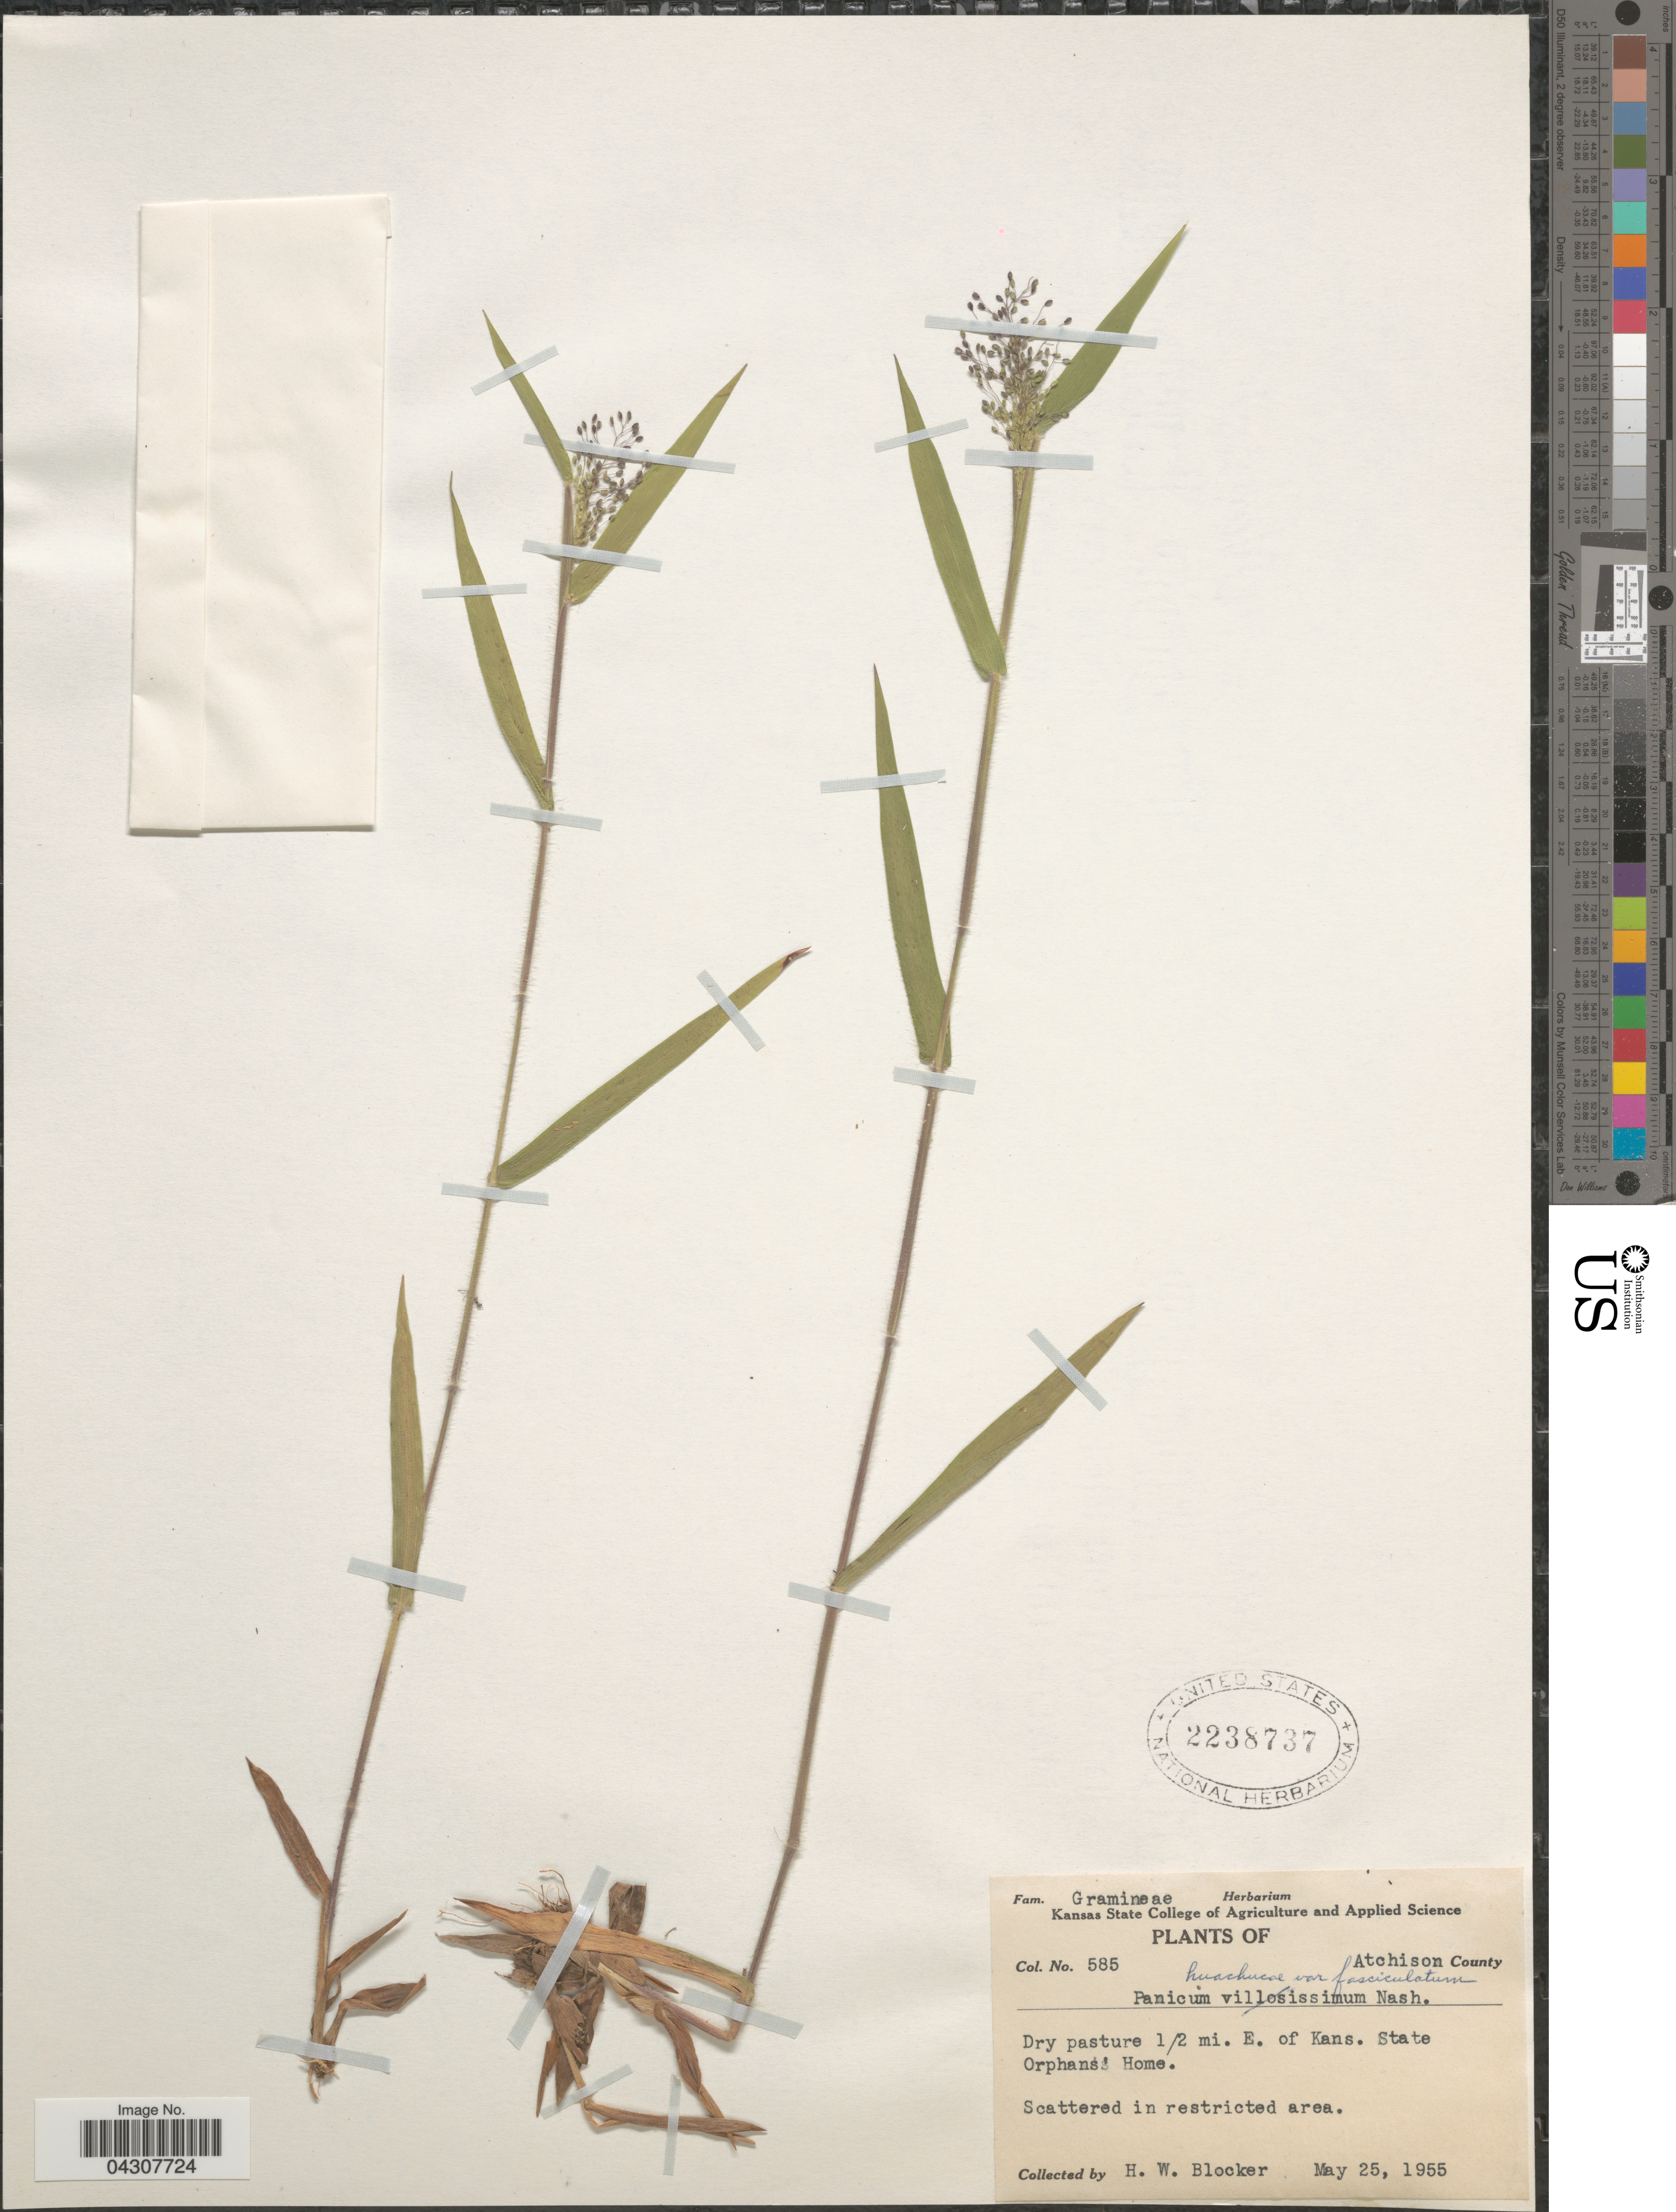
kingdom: Plantae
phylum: Tracheophyta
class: Liliopsida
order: Poales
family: Poaceae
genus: Dichanthelium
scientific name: Dichanthelium acuminatum var. acuminatum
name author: (Sw.) Gould & C.A. Clark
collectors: H. Blocker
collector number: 585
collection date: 1955-05-25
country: United States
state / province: Kansas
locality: Atchinson County. Dry pasture ½ mi. E. of Kans. State Orphan's Home.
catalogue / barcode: US 2238737